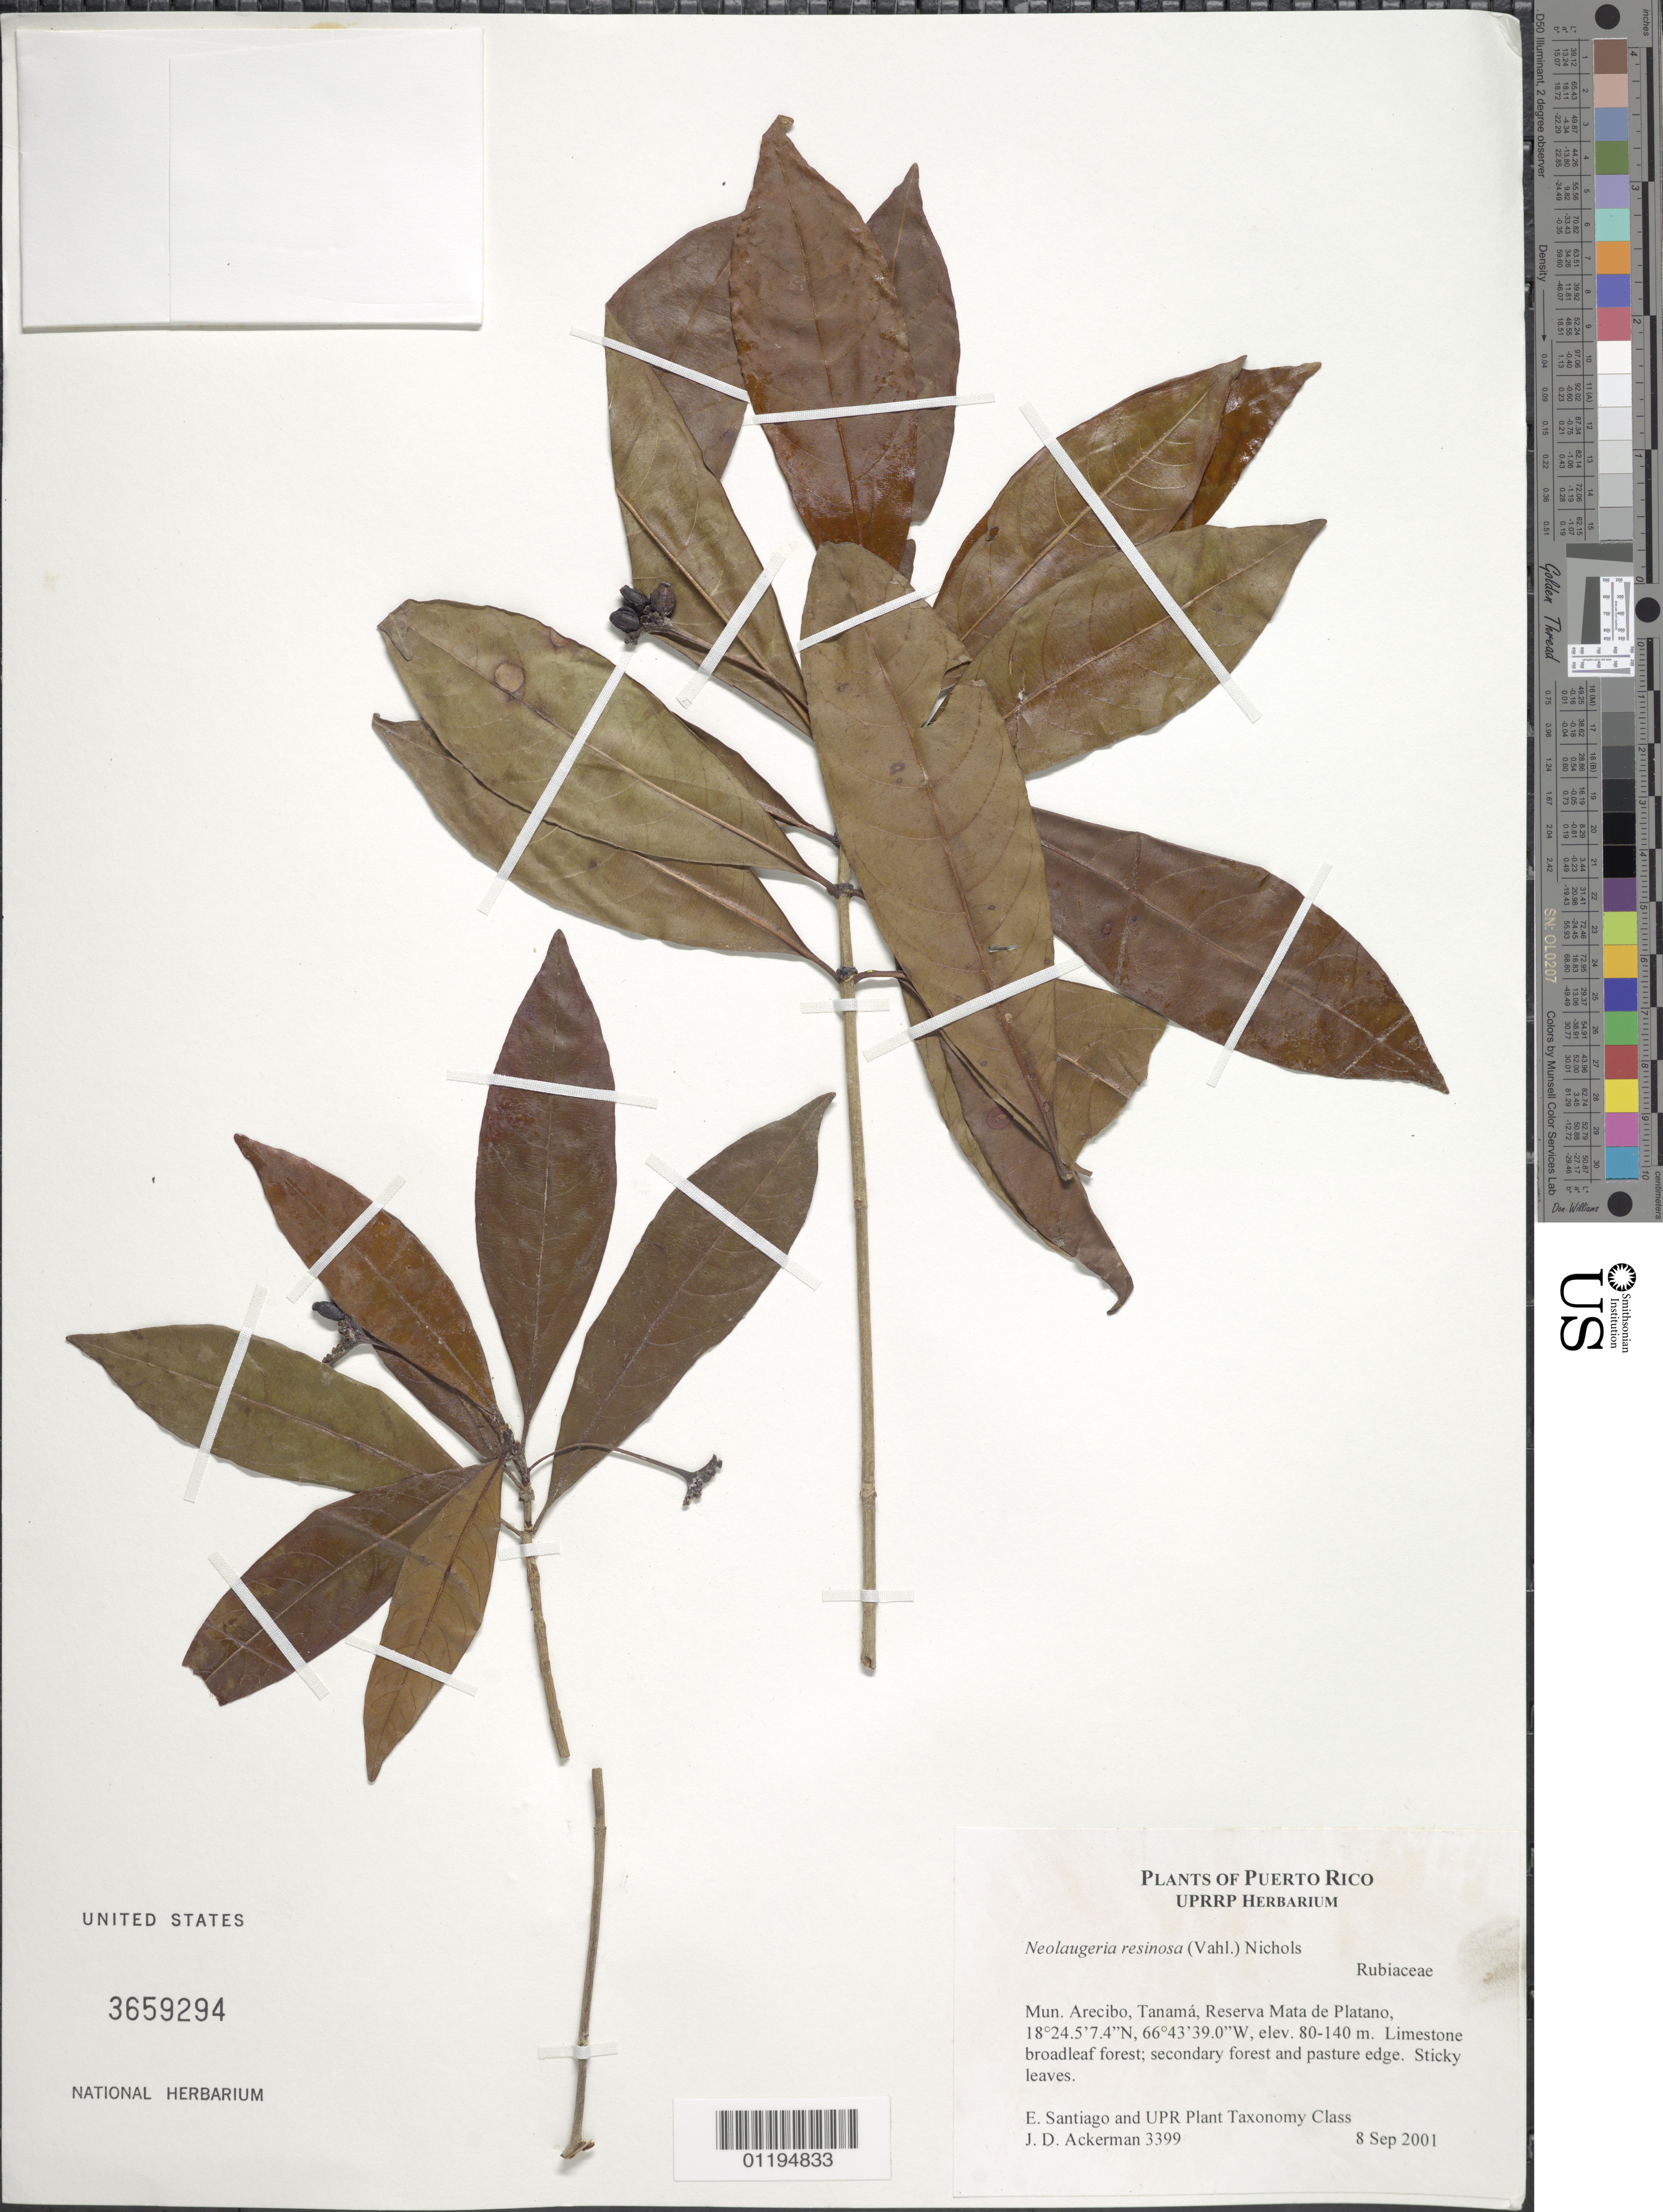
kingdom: Plantae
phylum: Tracheophyta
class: Magnoliopsida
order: Gentianales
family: Rubiaceae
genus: Neolaugeria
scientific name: Neolaugeria resinosa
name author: (Vahl) Nicolson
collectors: E. Santiago, UPR Plant Taxonomy Class & J. D. Ackerman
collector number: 3399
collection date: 2001-09-08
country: Puerto Rico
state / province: Arecibo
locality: Mata de Platano Reserve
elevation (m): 80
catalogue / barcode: US 3659294